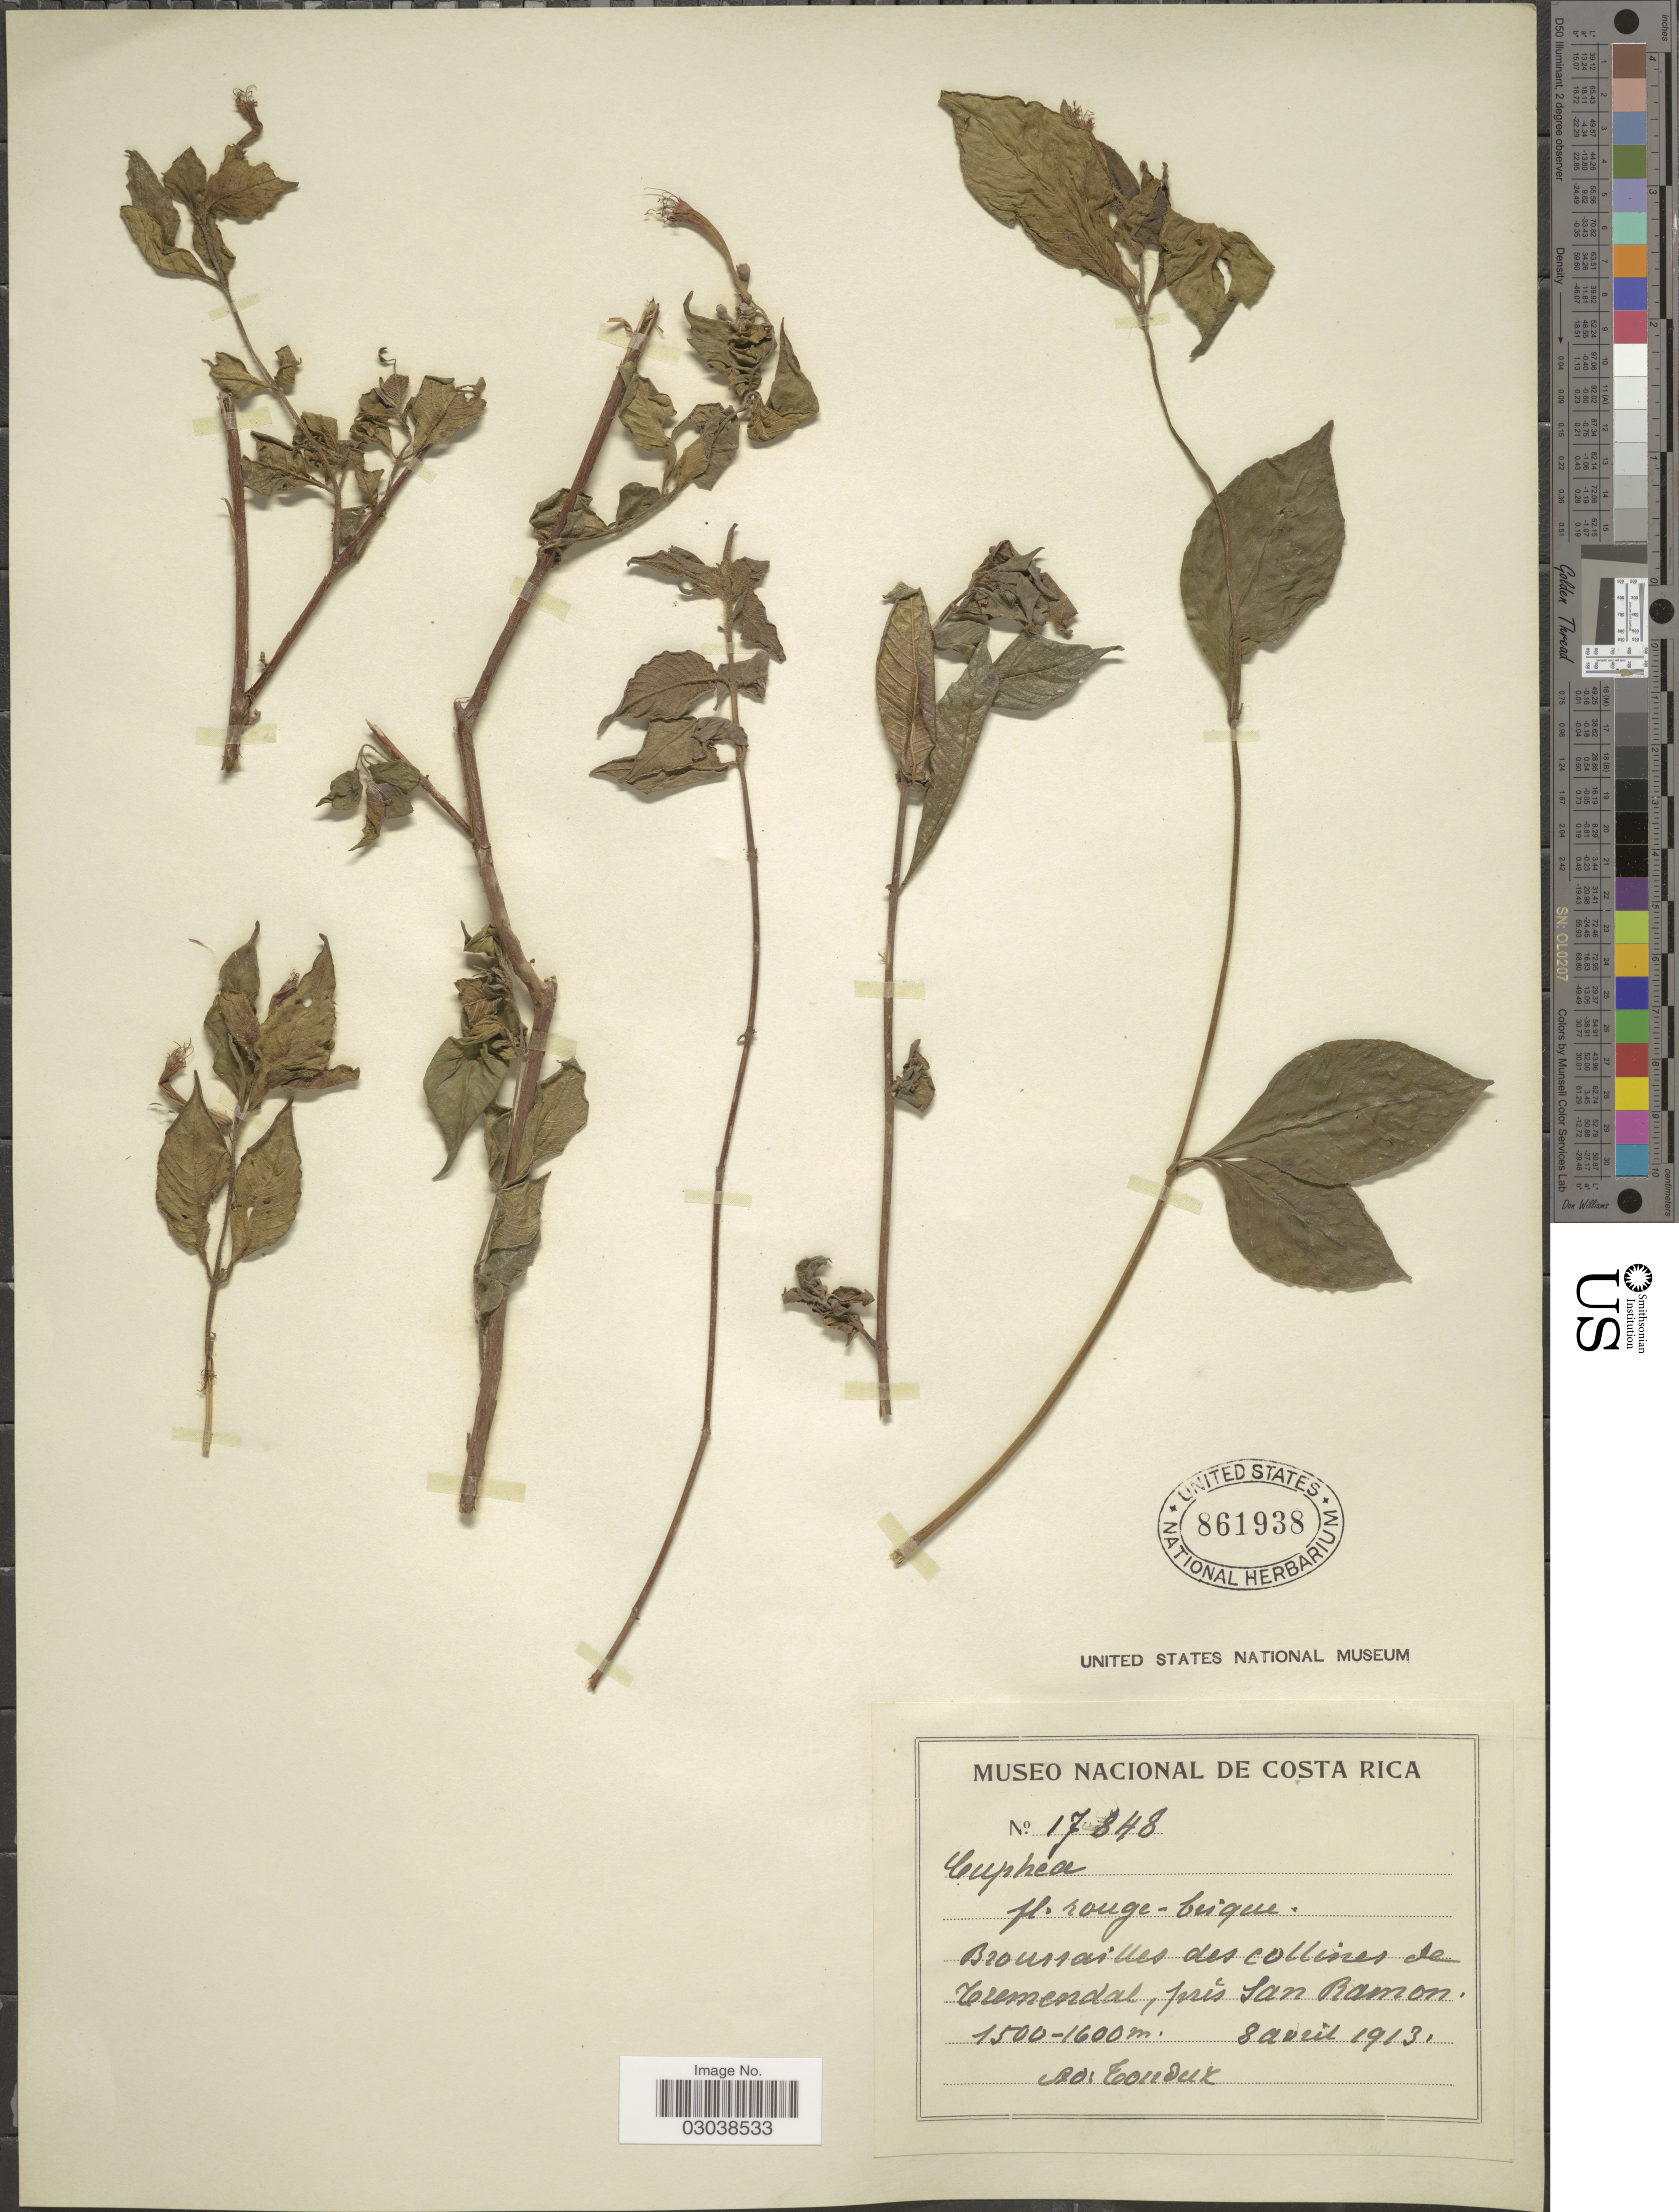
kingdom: Plantae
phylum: Tracheophyta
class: Magnoliopsida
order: Myrtales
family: Lythraceae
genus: Cuphea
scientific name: Cuphea infundibulum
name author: Koehne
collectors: A. Tonduz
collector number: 17848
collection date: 1913-04-08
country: Costa Rica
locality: Broussailes des collines de Cremendal, prés San Ramon.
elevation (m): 1500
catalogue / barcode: US 861938